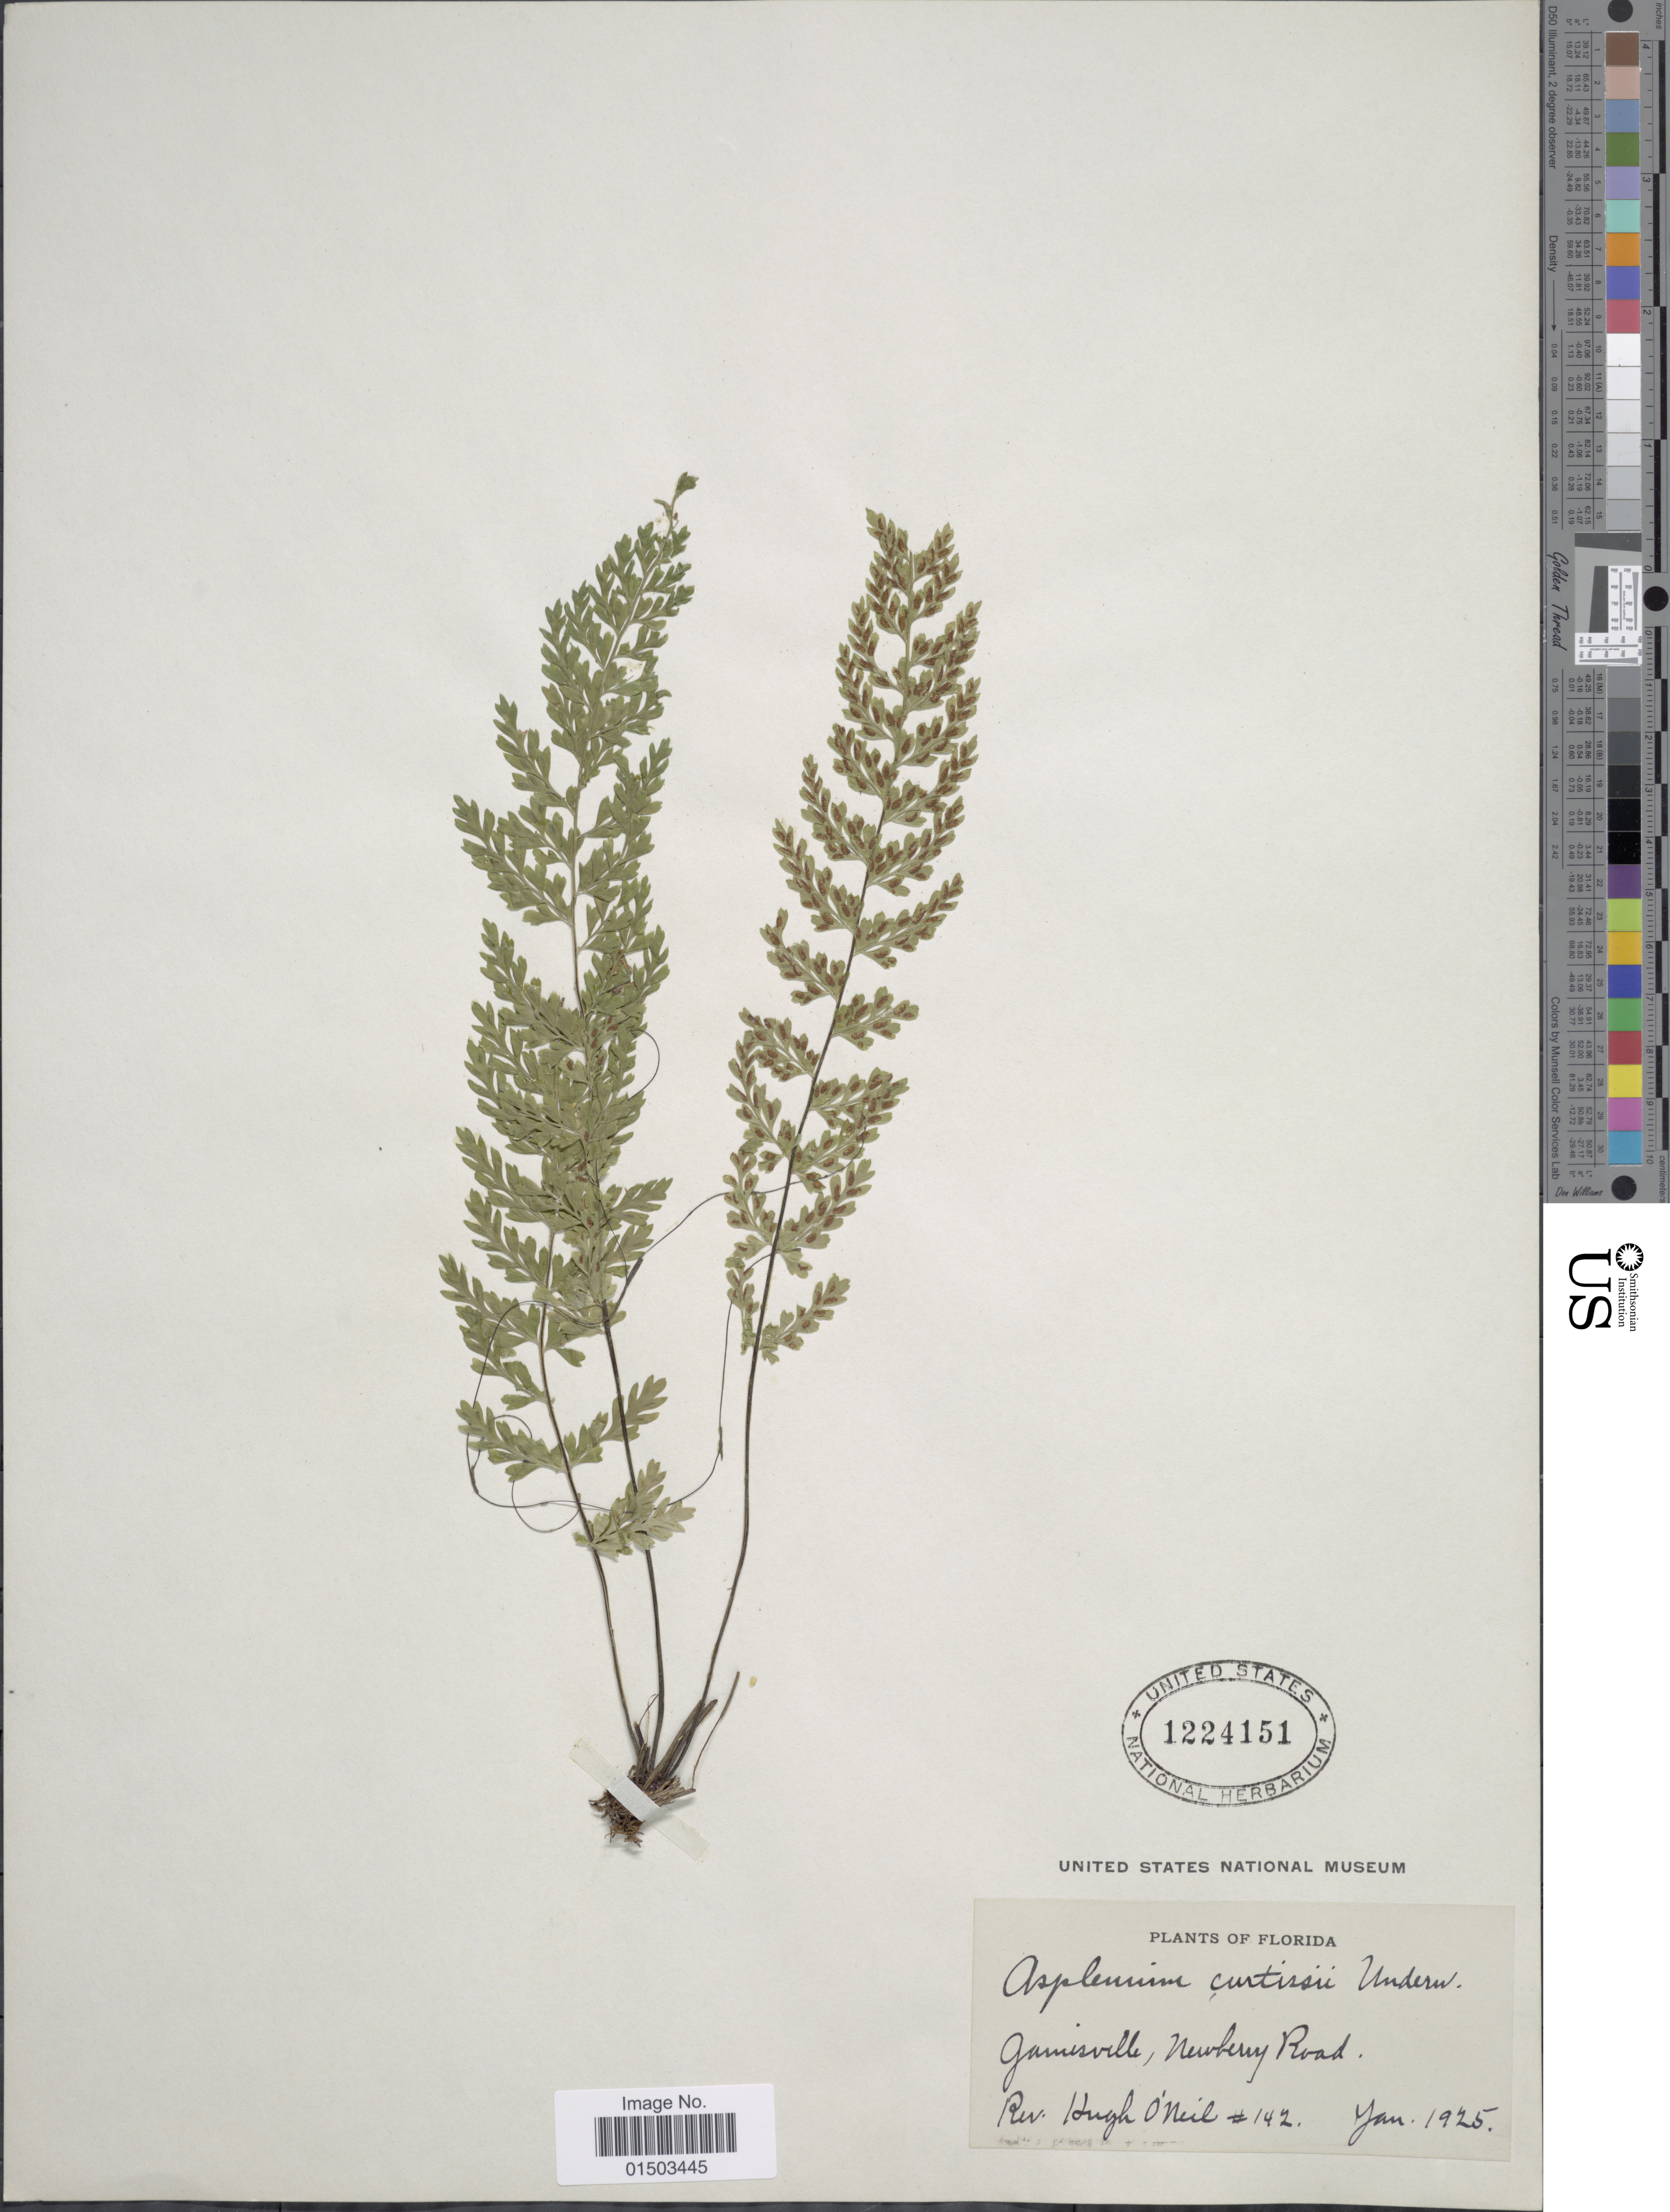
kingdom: Plantae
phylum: Tracheophyta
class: Polypodiopsida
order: Polypodiales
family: Aspleniaceae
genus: Asplenium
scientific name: Asplenium curtissii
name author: Underw.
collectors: H. O'neil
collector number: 142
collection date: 1925-01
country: United States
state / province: Florida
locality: Gainesville, Newberry Road.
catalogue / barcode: US 1224151